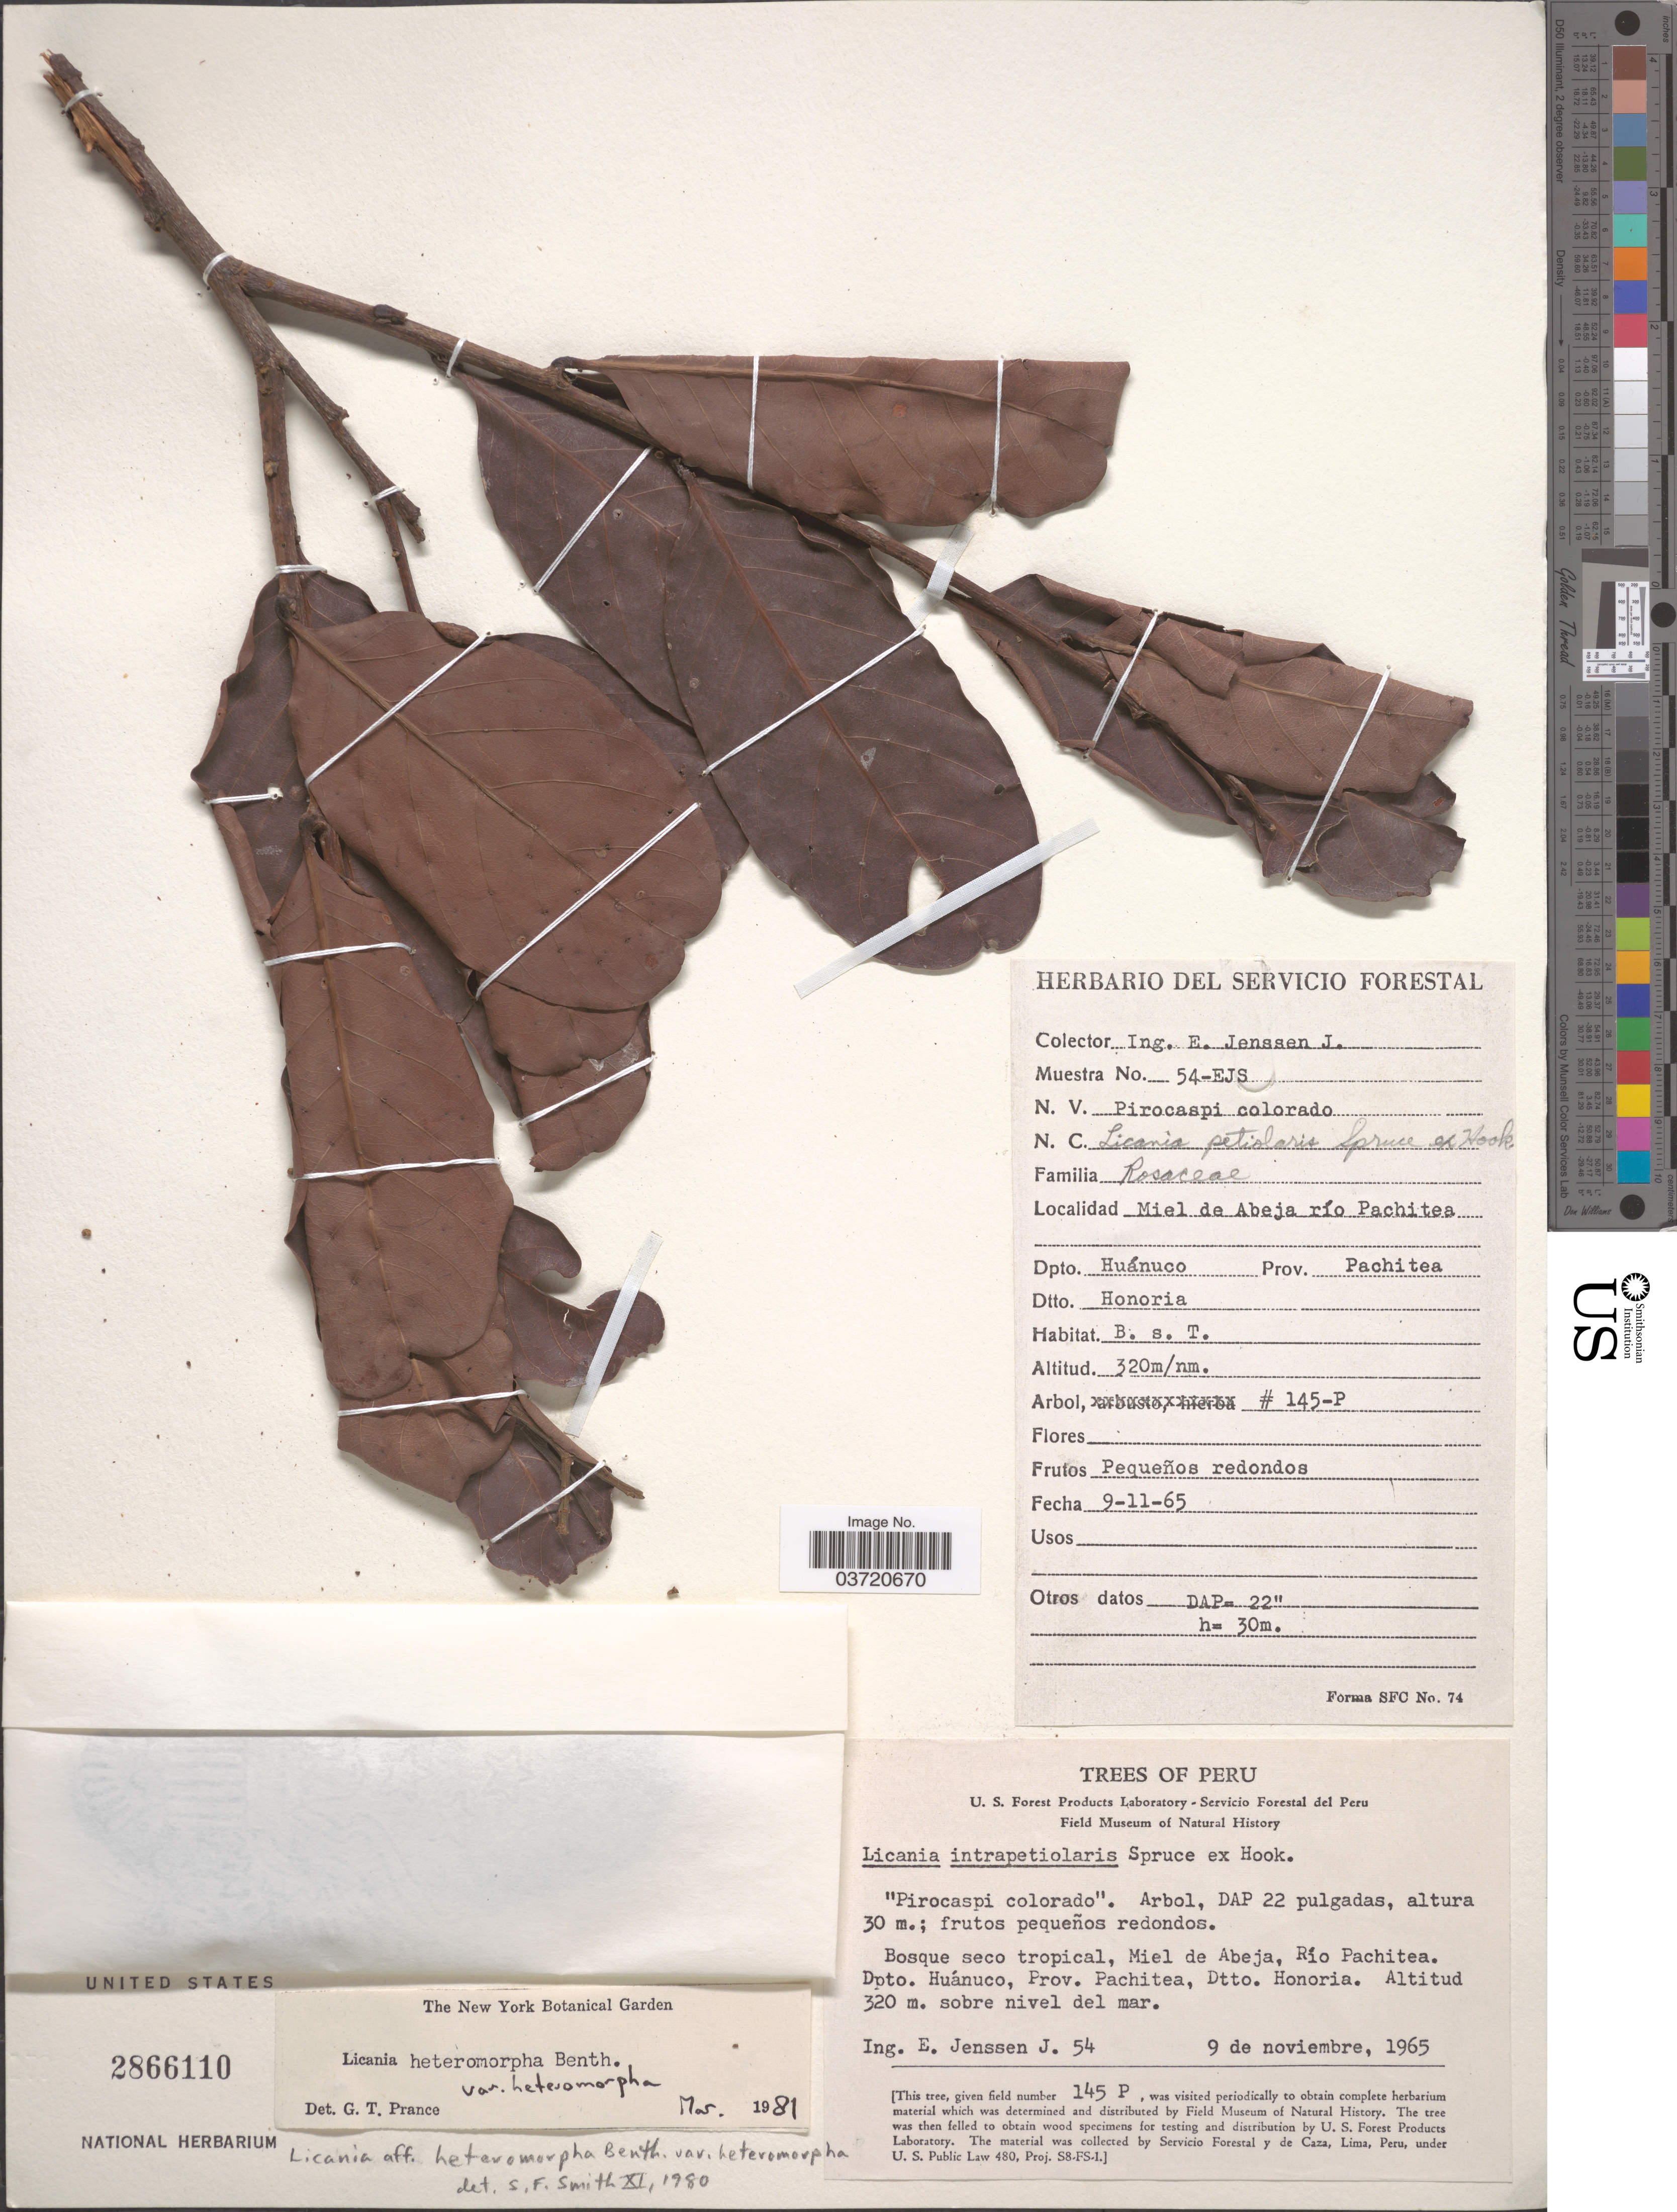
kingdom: Plantae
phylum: Tracheophyta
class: Magnoliopsida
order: Malpighiales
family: Chrysobalanaceae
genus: Hymenopus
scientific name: Hymenopus heteromorphus var. heteromorphus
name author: (Benth.) Sothers & Prance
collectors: I. Jenssen J.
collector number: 54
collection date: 1965-11-09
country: Peru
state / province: Huánuco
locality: Bosque seco tropical, Miel de Abeja, Río Pachitea. Dpto. Huánuco, Prov. Pachitea, Dtto. Honoria.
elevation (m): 320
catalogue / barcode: US 2866110